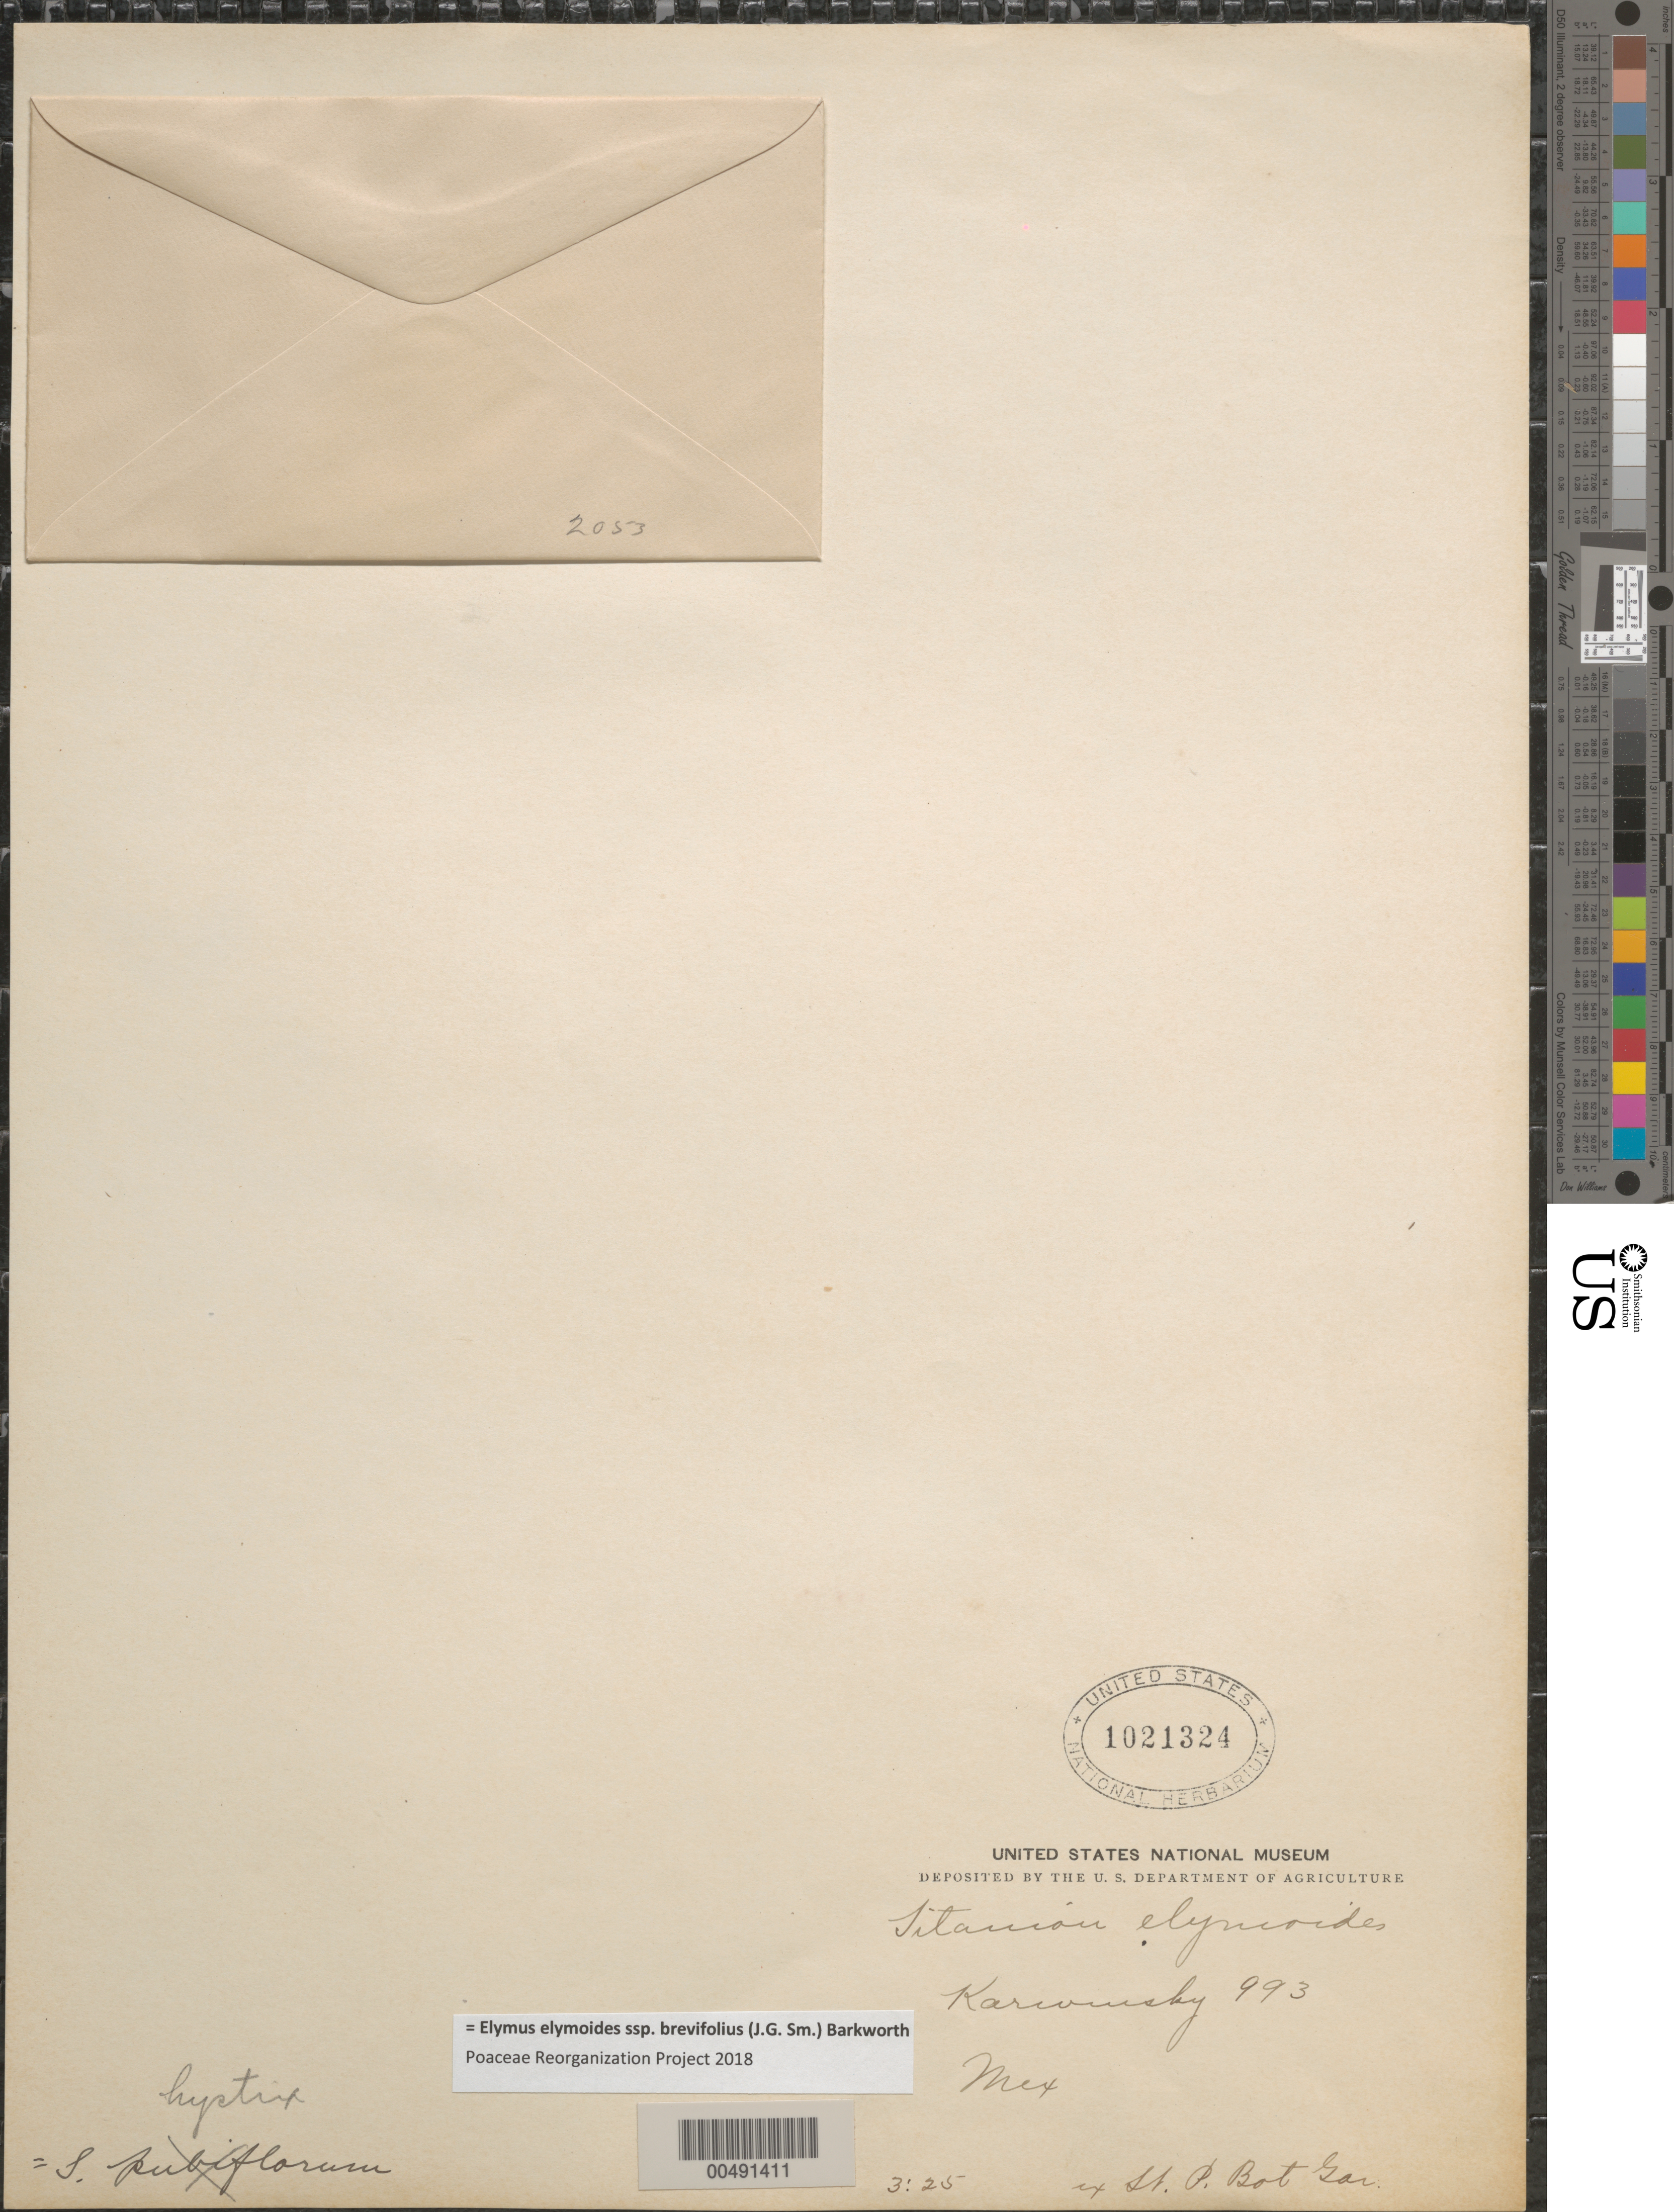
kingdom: Plantae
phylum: Tracheophyta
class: Liliopsida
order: Poales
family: Poaceae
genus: Elymus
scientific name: Elymus elymoides subsp. brevifolius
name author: (J.G. Sm.) Barkworth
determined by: Poaceae Reorganization Project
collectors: W. F. Karwinski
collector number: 993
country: Mexico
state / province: Durango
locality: San Ramon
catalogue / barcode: US 1021324